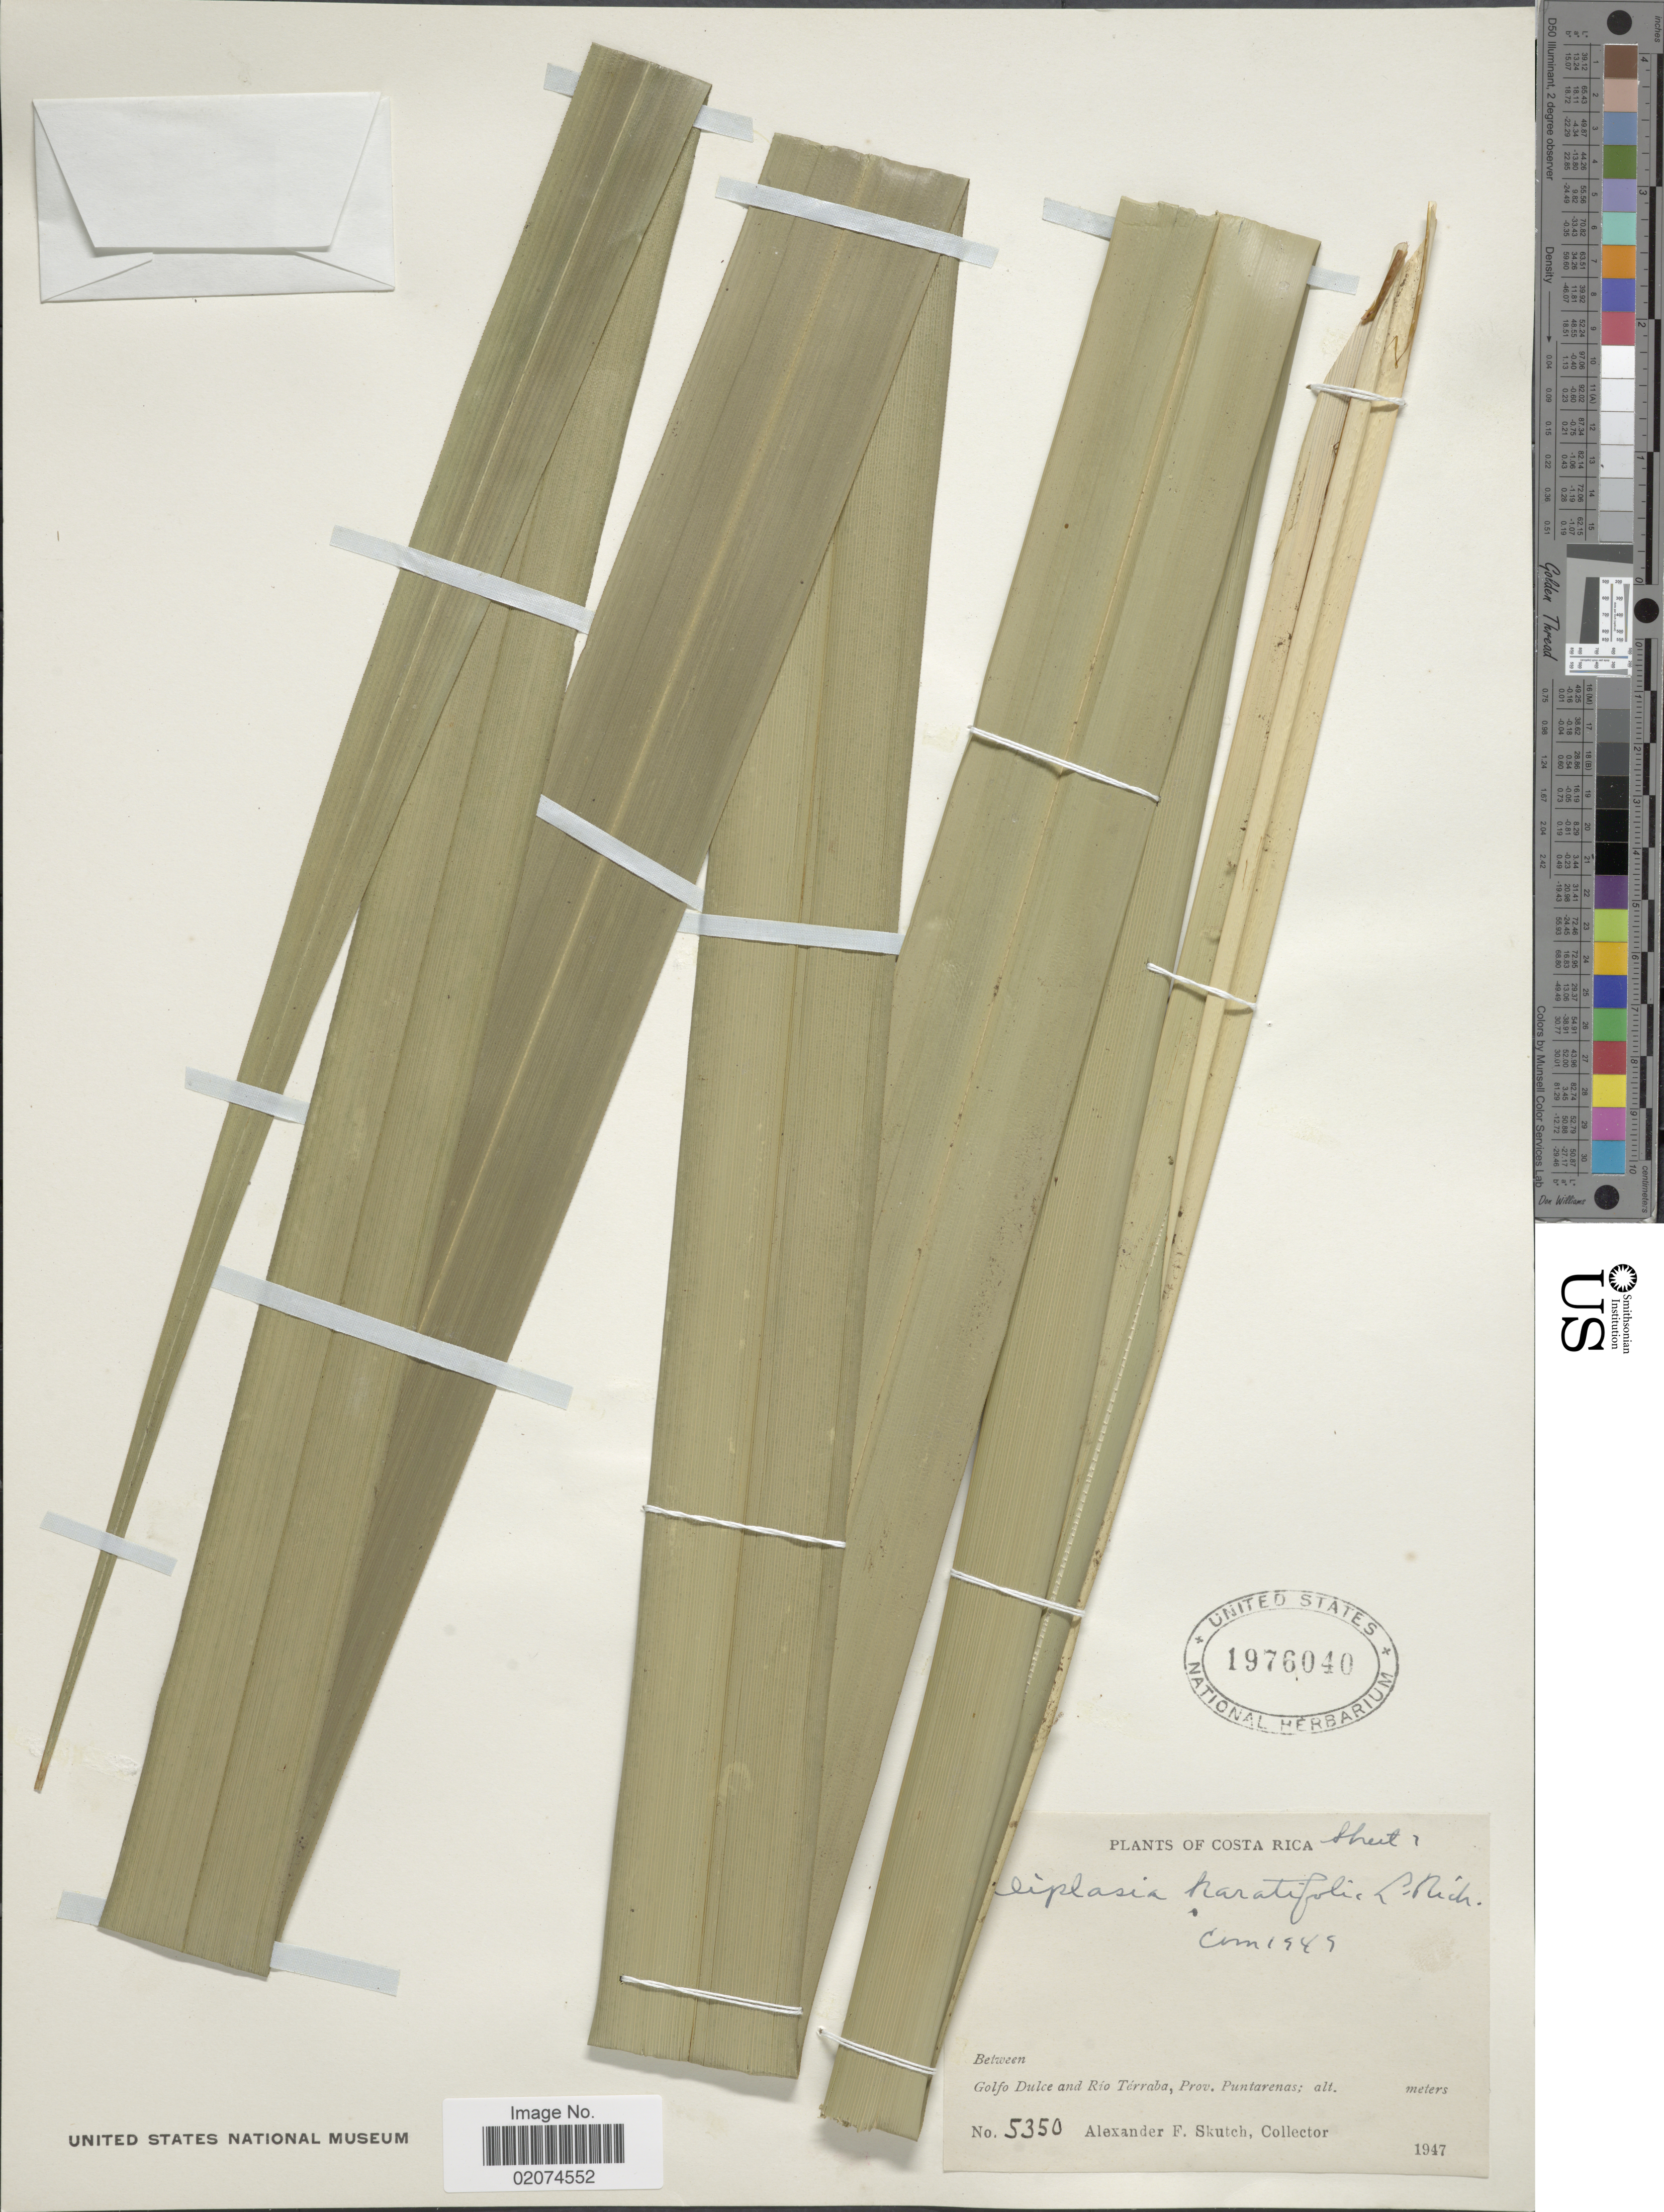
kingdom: Plantae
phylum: Tracheophyta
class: Liliopsida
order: Poales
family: Cyperaceae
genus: Diplasia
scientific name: Diplasia karatifolia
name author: Rich.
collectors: A. F. Skutch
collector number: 5350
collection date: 1947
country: Costa Rica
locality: Between Golfo Dulce and Rio Terraba, Prov. Punteranas.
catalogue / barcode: US 1976040